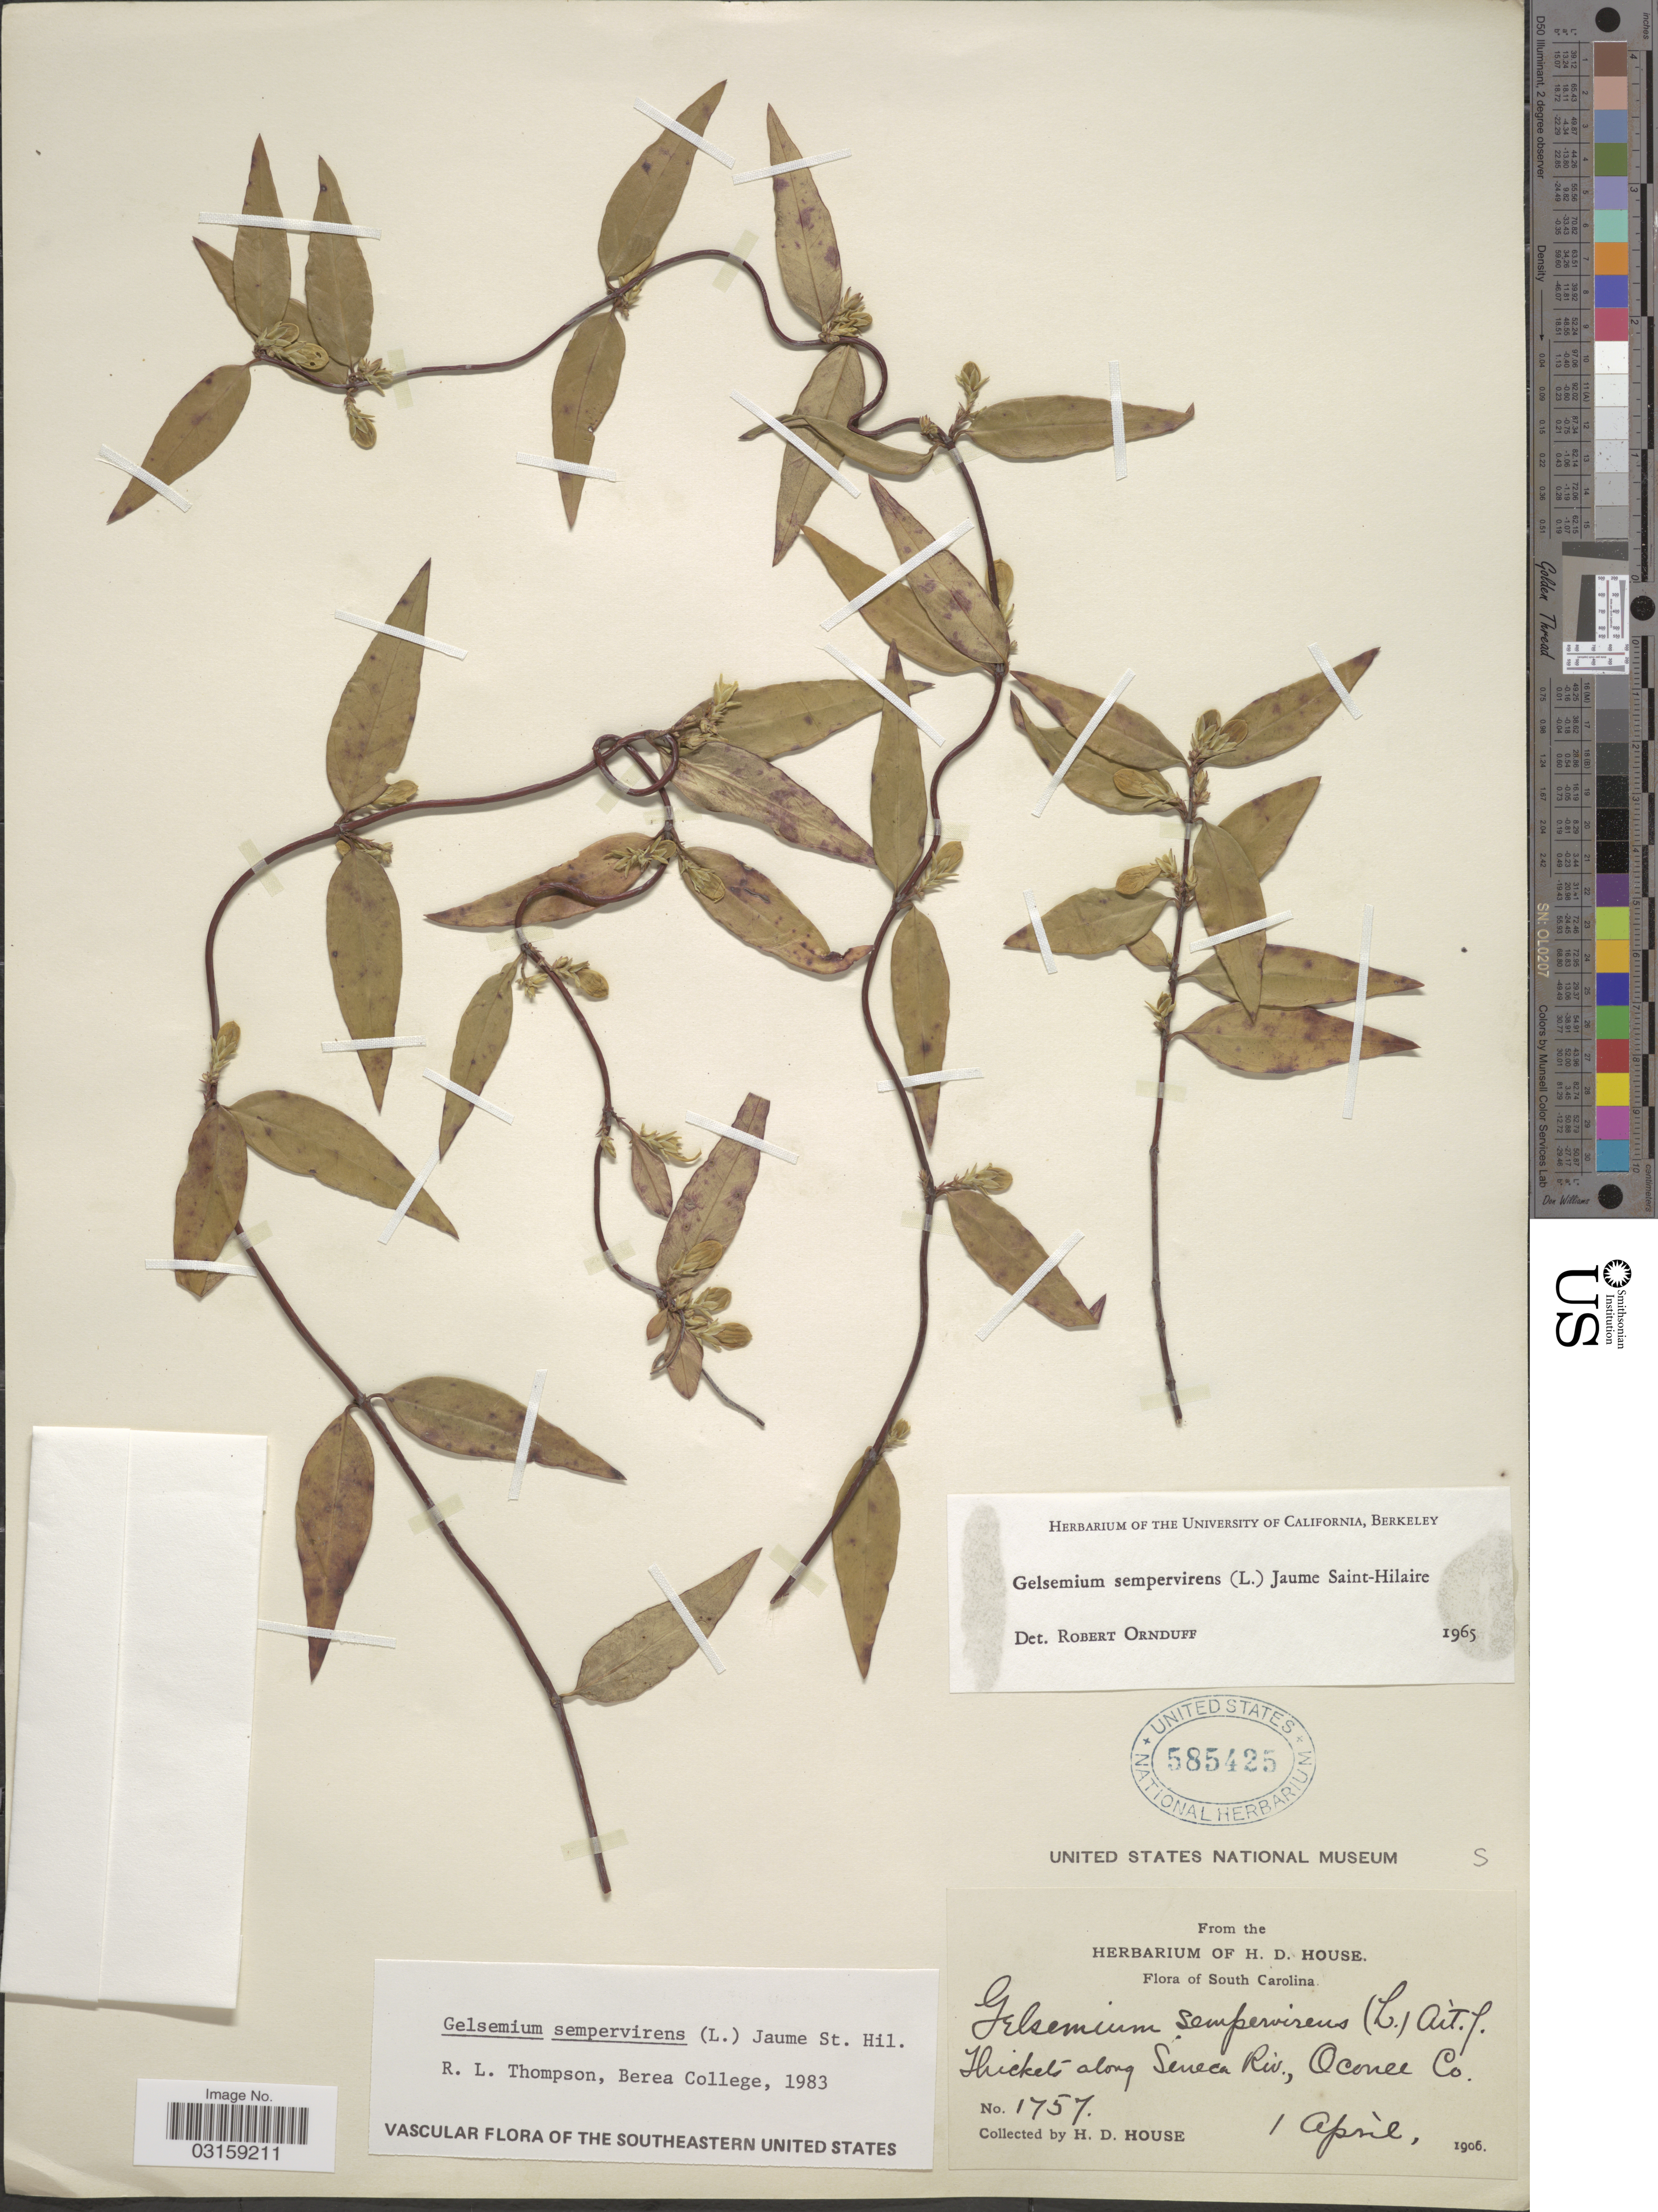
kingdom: Plantae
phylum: Tracheophyta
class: Magnoliopsida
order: Gentianales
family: Gelsemiaceae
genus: Gelsemium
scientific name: Gelsemium sempervirens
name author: (L.) J. St.-Hil.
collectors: H. D. House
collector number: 1757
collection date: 1906-04-01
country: United States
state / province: South Carolina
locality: Thickets along Seneca Riv., Oconee Co.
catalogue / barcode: US 585425